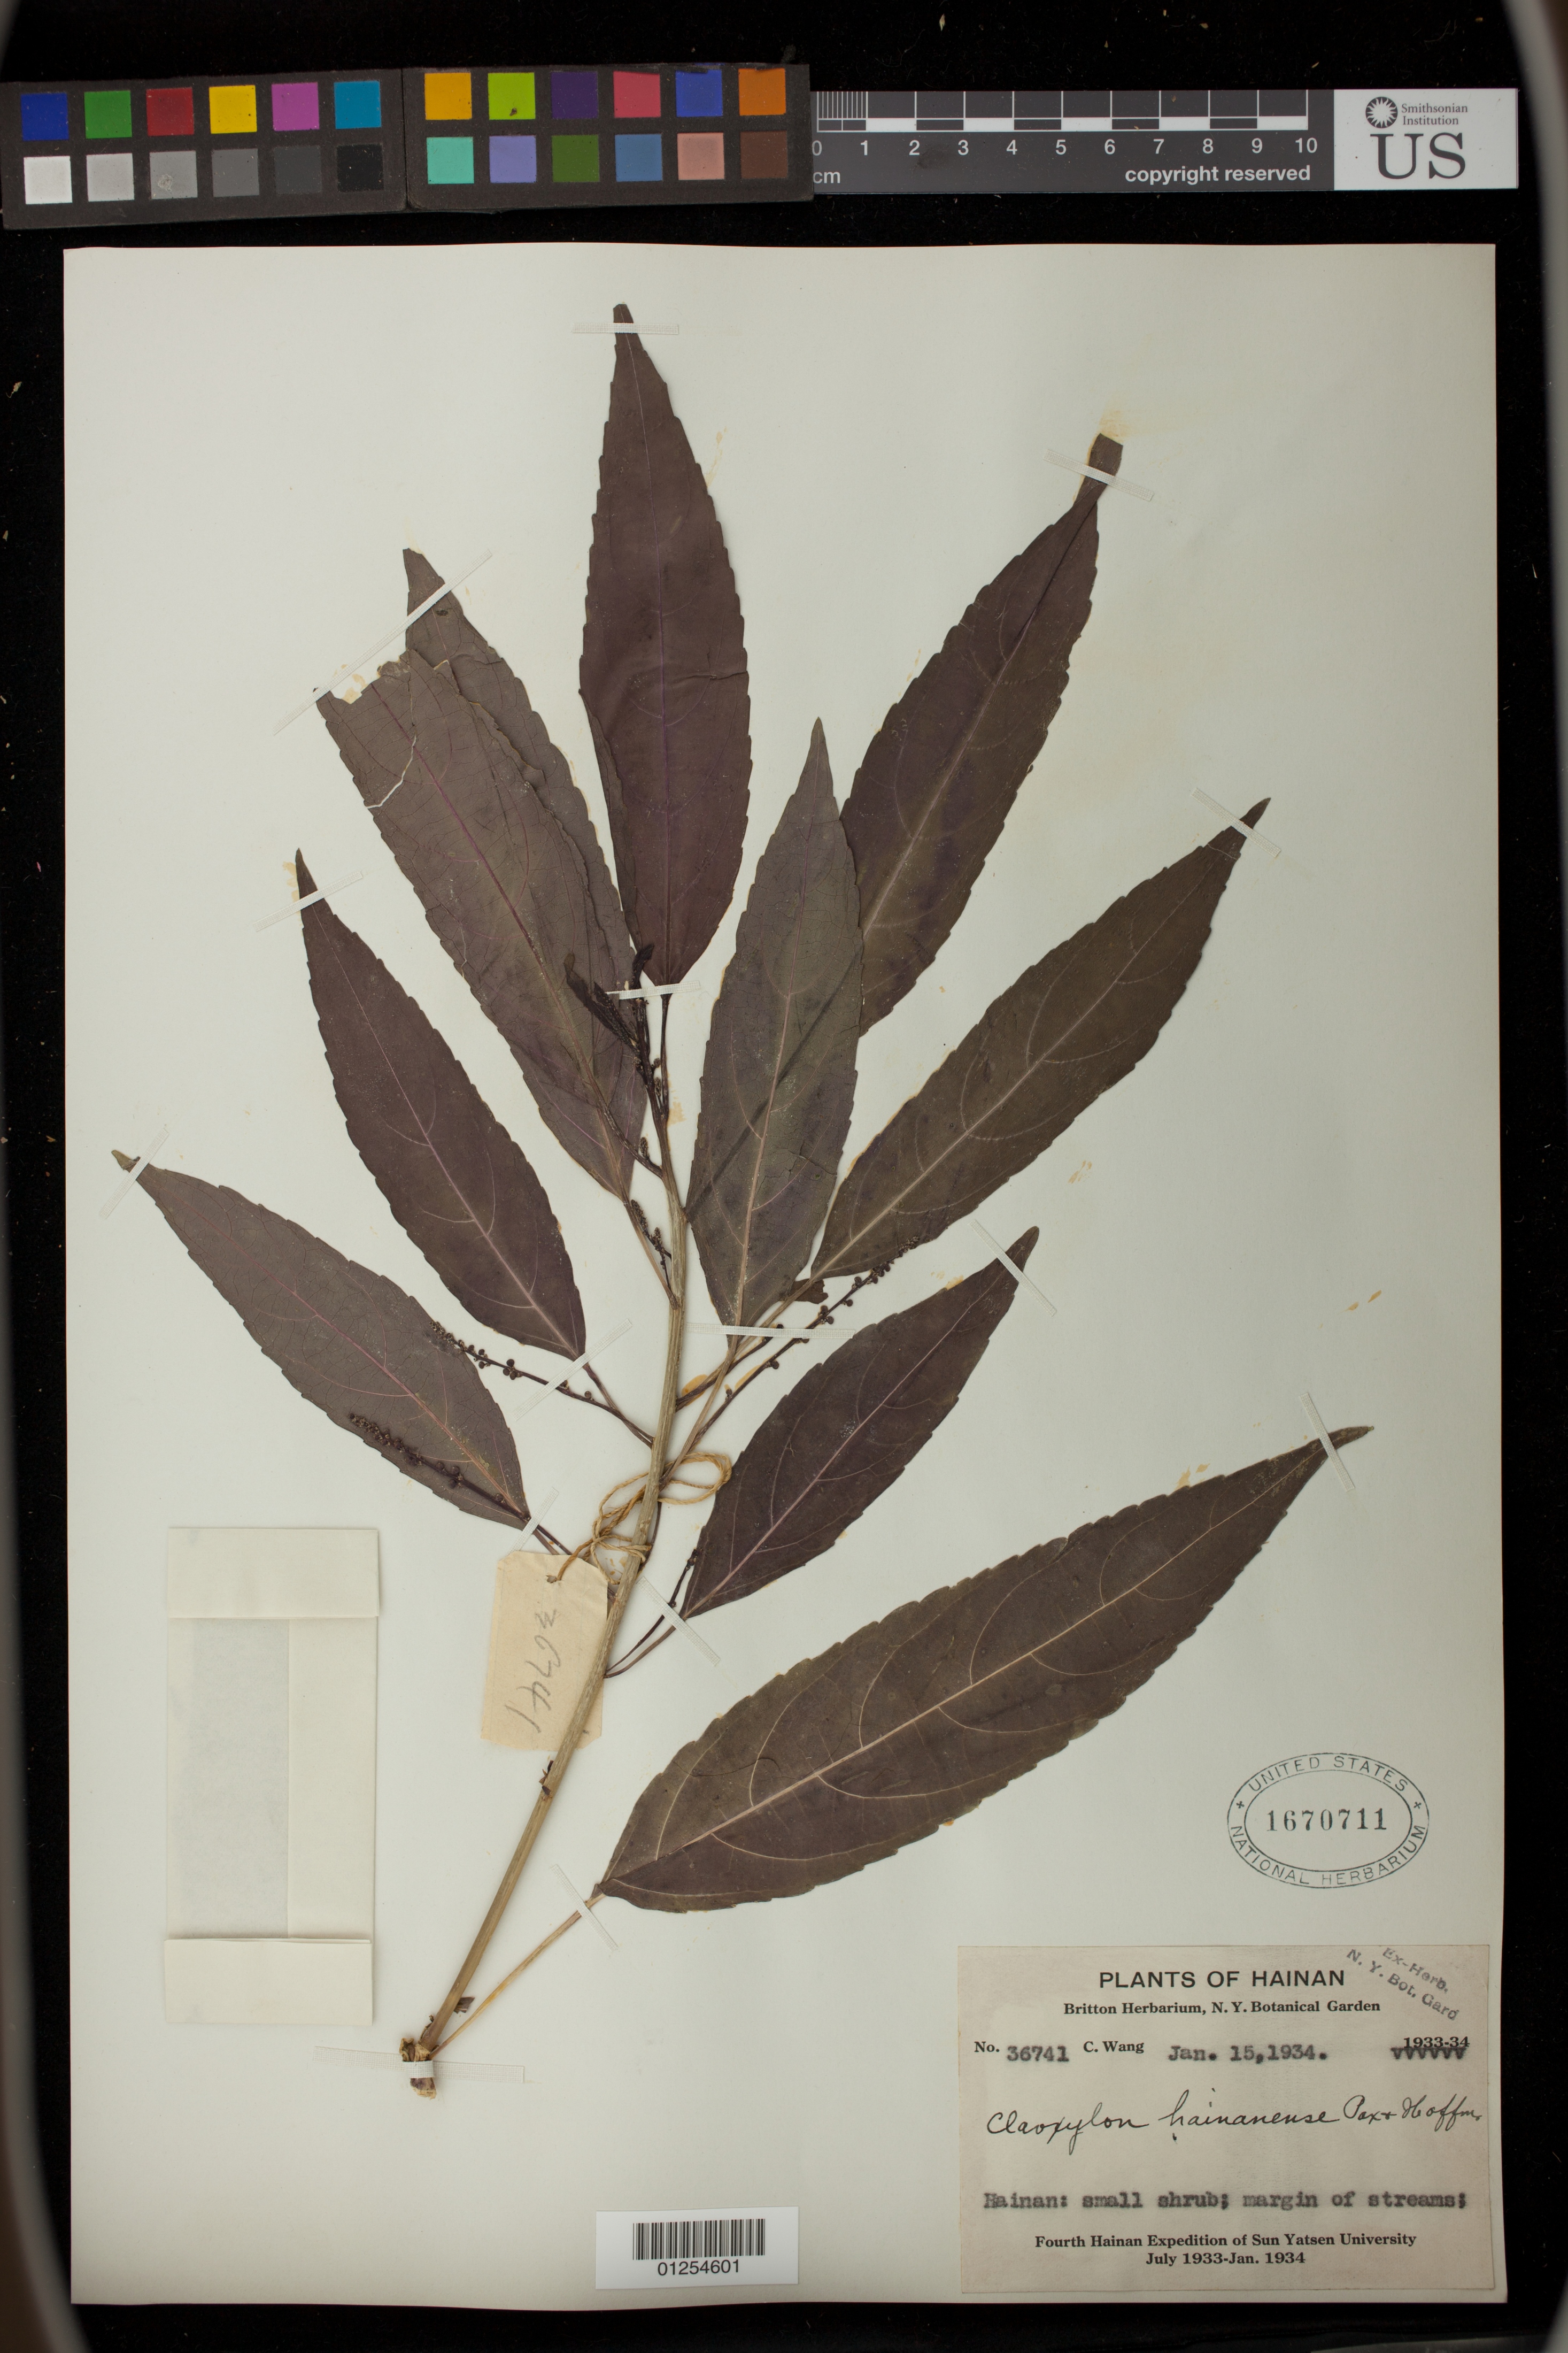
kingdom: Plantae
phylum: Tracheophyta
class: Magnoliopsida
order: Malpighiales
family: Euphorbiaceae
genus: Claoxylon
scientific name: Claoxylon hainanense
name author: Pax & K. Hoffm.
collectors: C. Wang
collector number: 36741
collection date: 1934-01-15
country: China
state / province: Hainan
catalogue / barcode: US 1670711